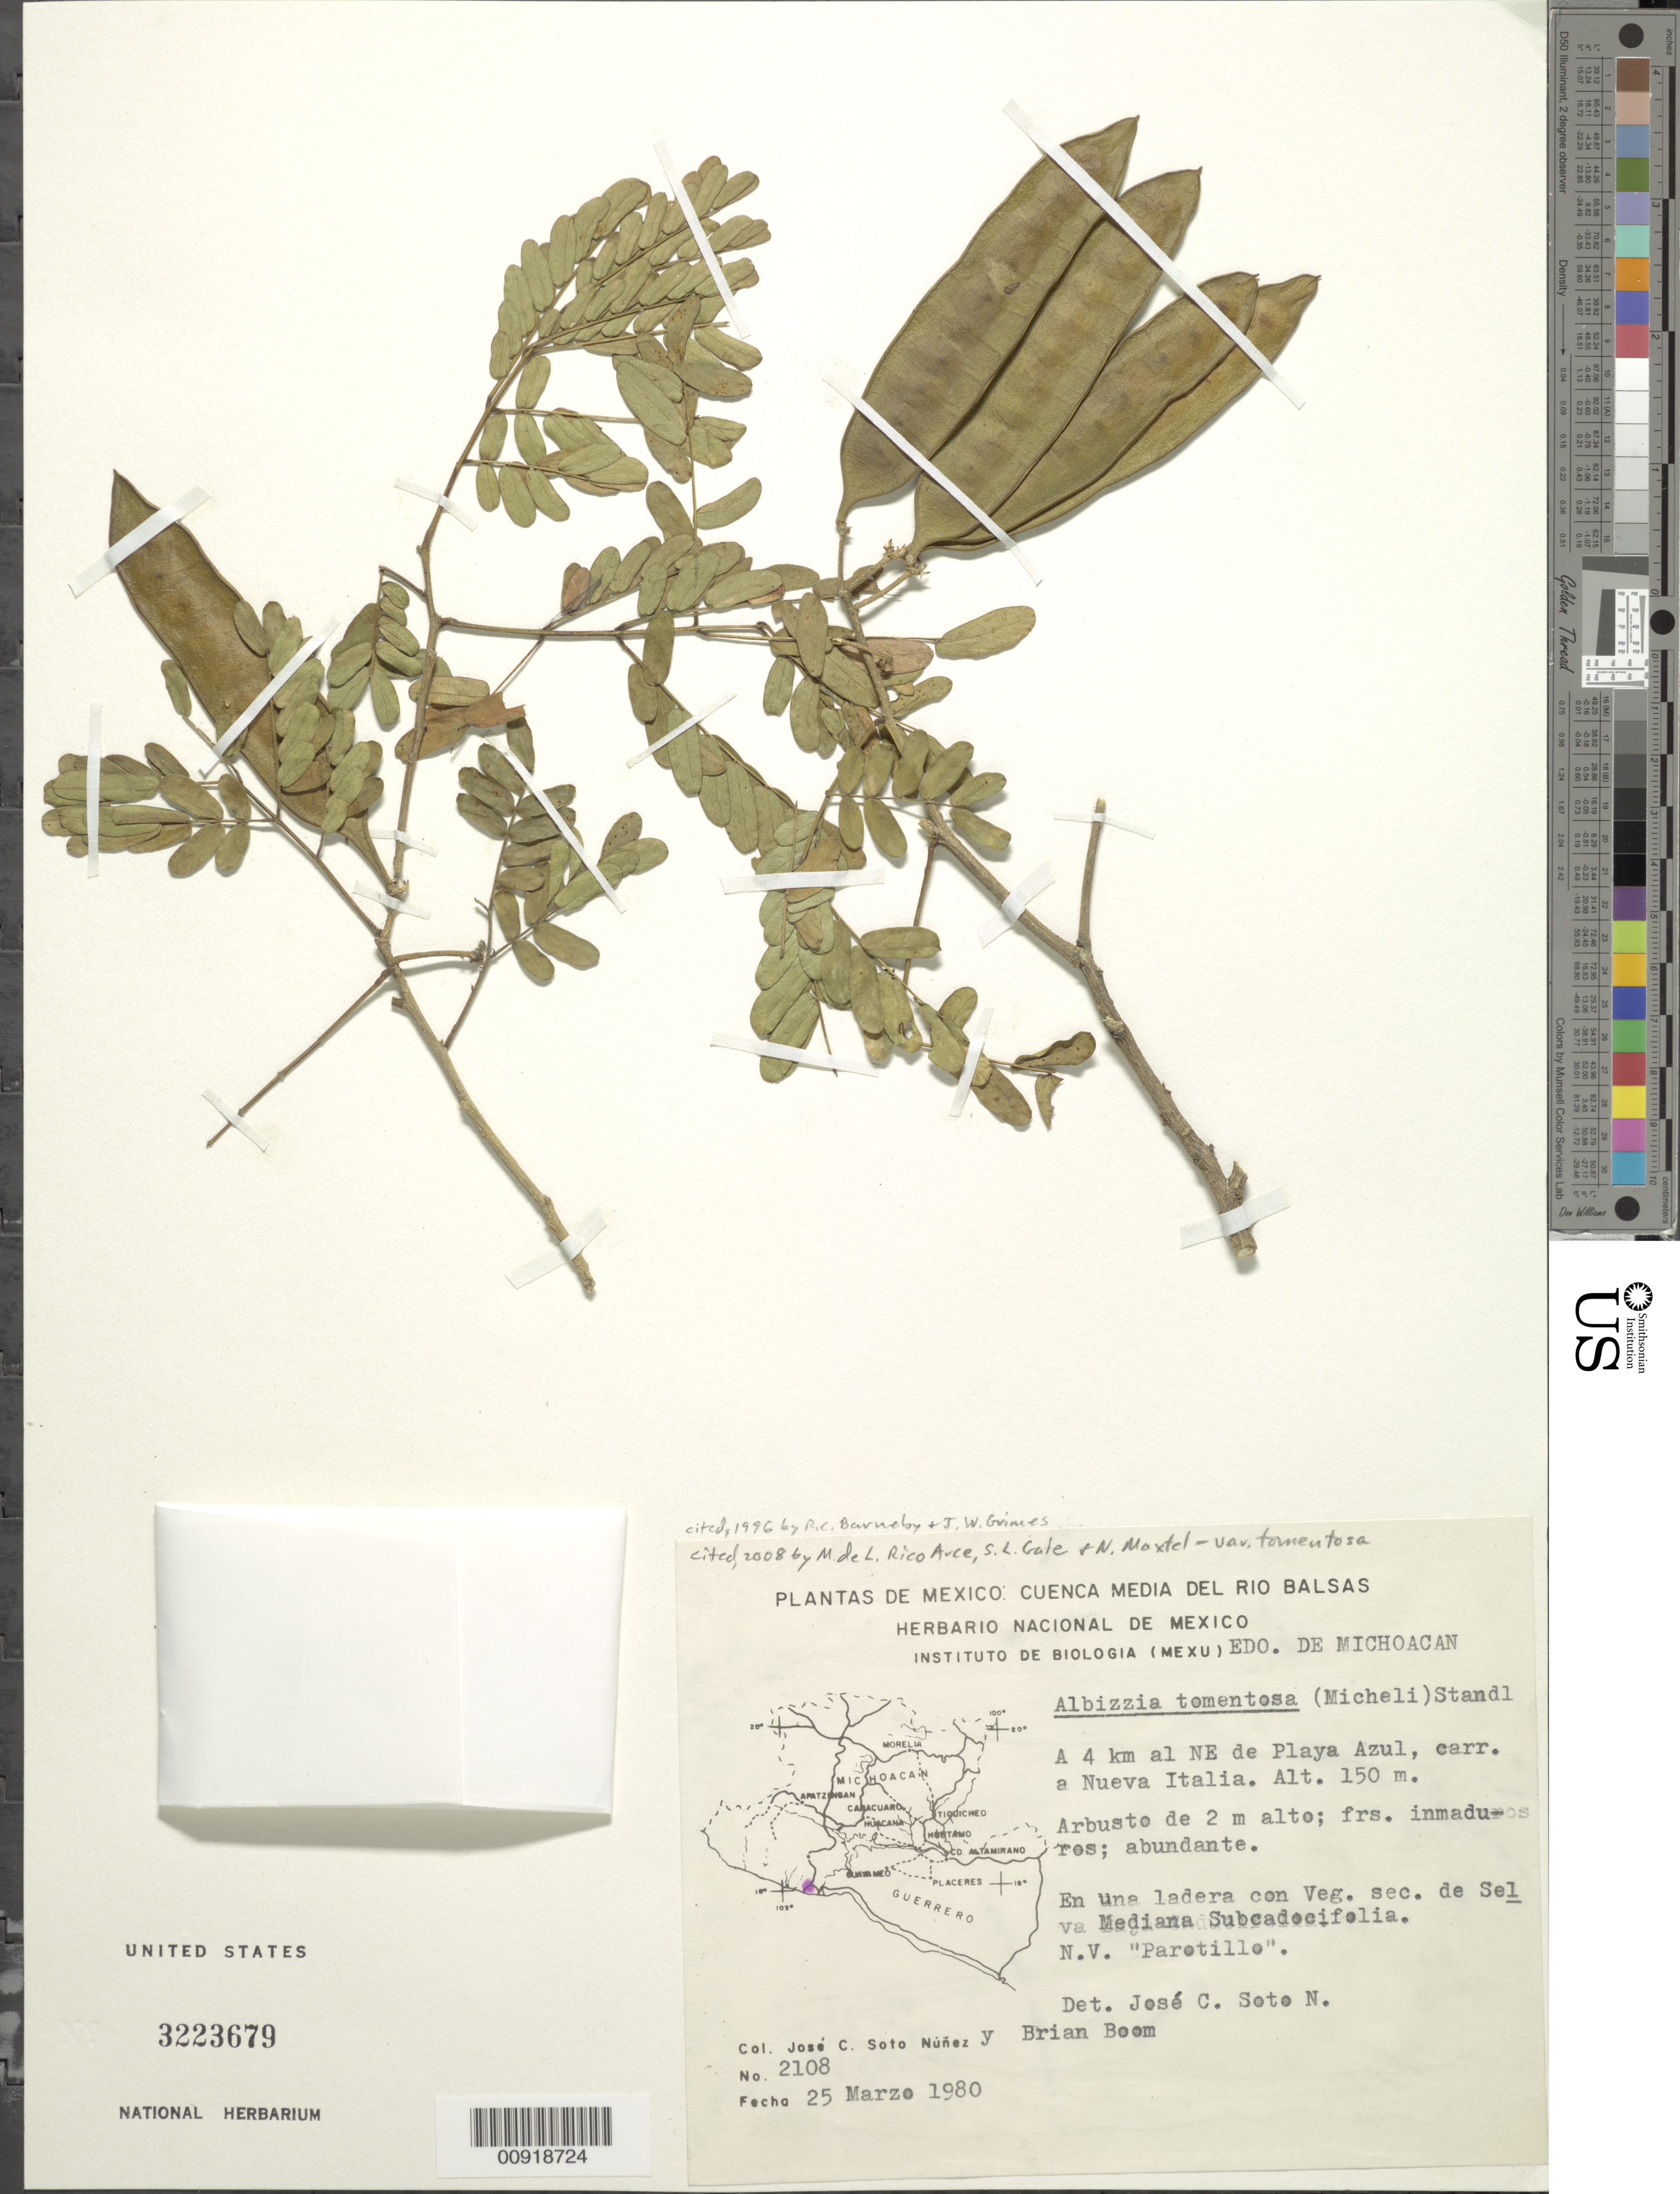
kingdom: Plantae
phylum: Tracheophyta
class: Magnoliopsida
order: Fabales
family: Fabaceae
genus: Pseudalbizzia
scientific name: Pseudalbizzia tomentosa var. tomentosa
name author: (Micheli) Koenen & Duno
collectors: J. C. Soto Núñez & B. M. Boom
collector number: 2108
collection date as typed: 25 Mar 1980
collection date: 1980-03-25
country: Mexico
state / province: Michoacán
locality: A 4 km. al NE de Playa Azul, carretera a Nueva Italia.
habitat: En una ladera con vegetación secundaria de selva mediana subcaducifolia.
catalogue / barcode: US 3223679